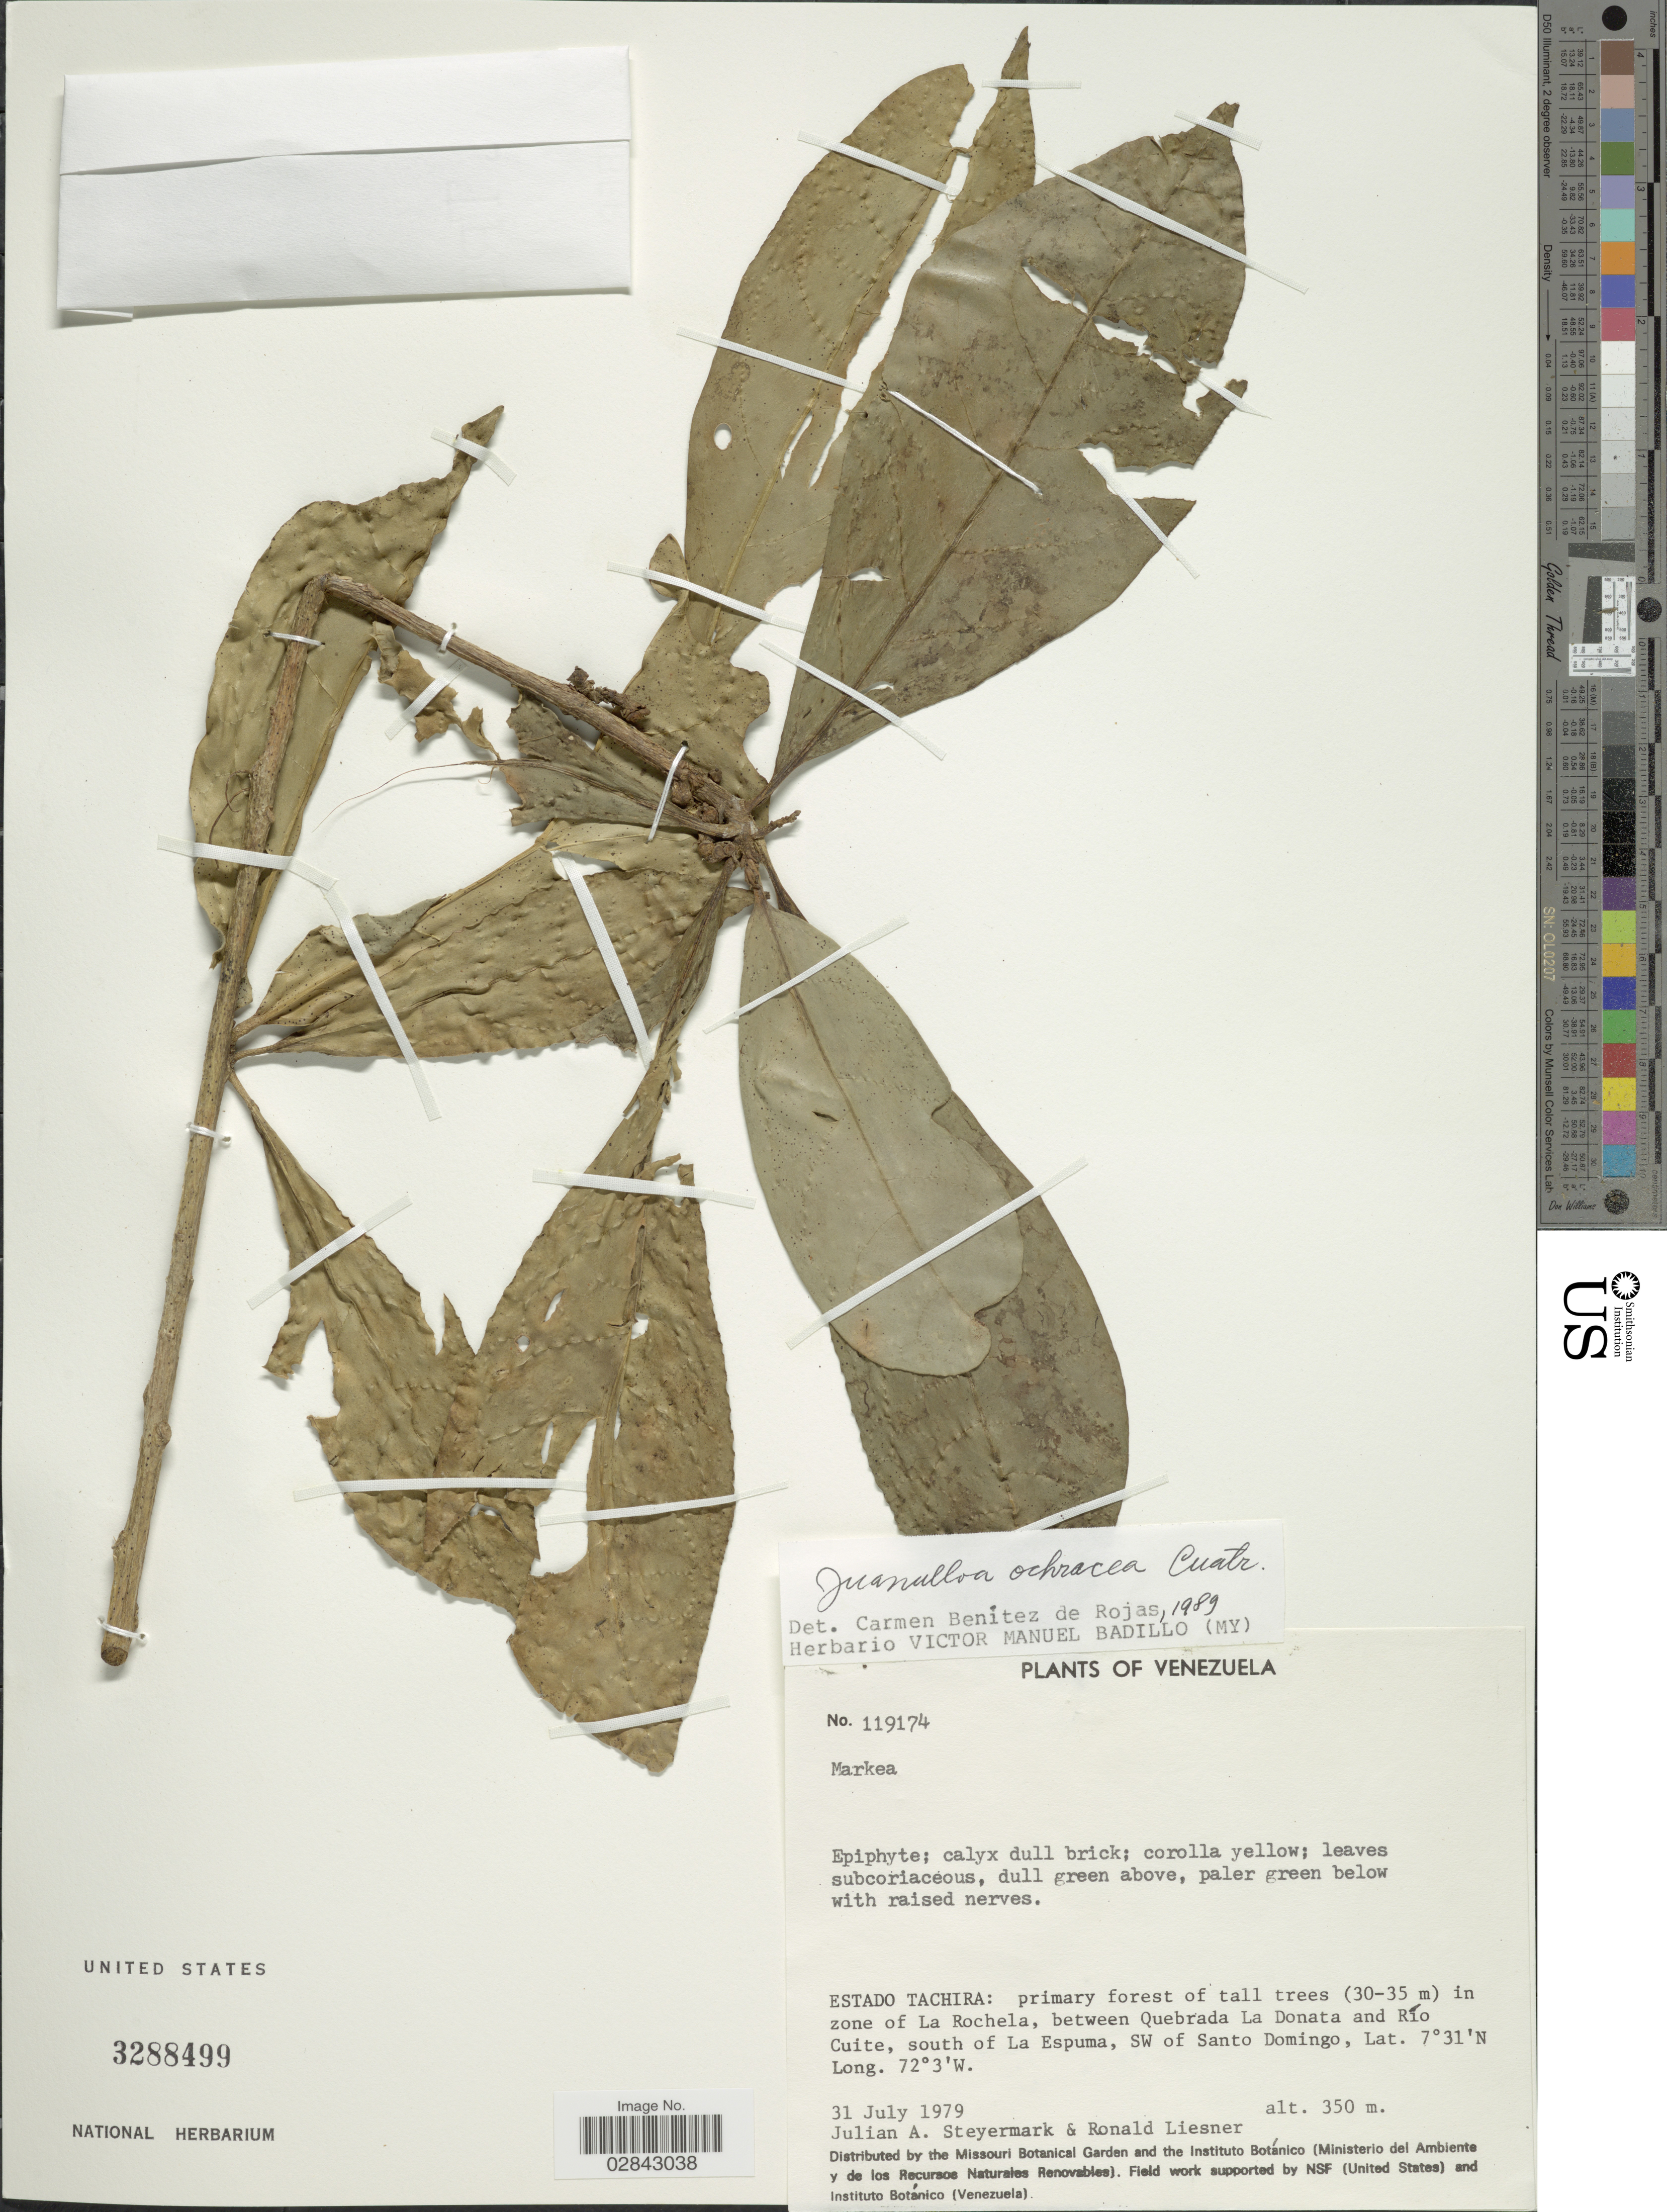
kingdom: Plantae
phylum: Tracheophyta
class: Magnoliopsida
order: Solanales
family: Solanaceae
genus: Juanulloa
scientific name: Juanulloa ochracea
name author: Cuatrec.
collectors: J. Steyermark & R. L. Liesner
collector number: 119174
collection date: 1979-07-31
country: Venezuela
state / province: Tachira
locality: In zone of La Rochela, between Quebrada La Donata and Río Cuite, south of La Espuma, SW of Santo Domingo.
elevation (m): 350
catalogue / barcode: US 3288499